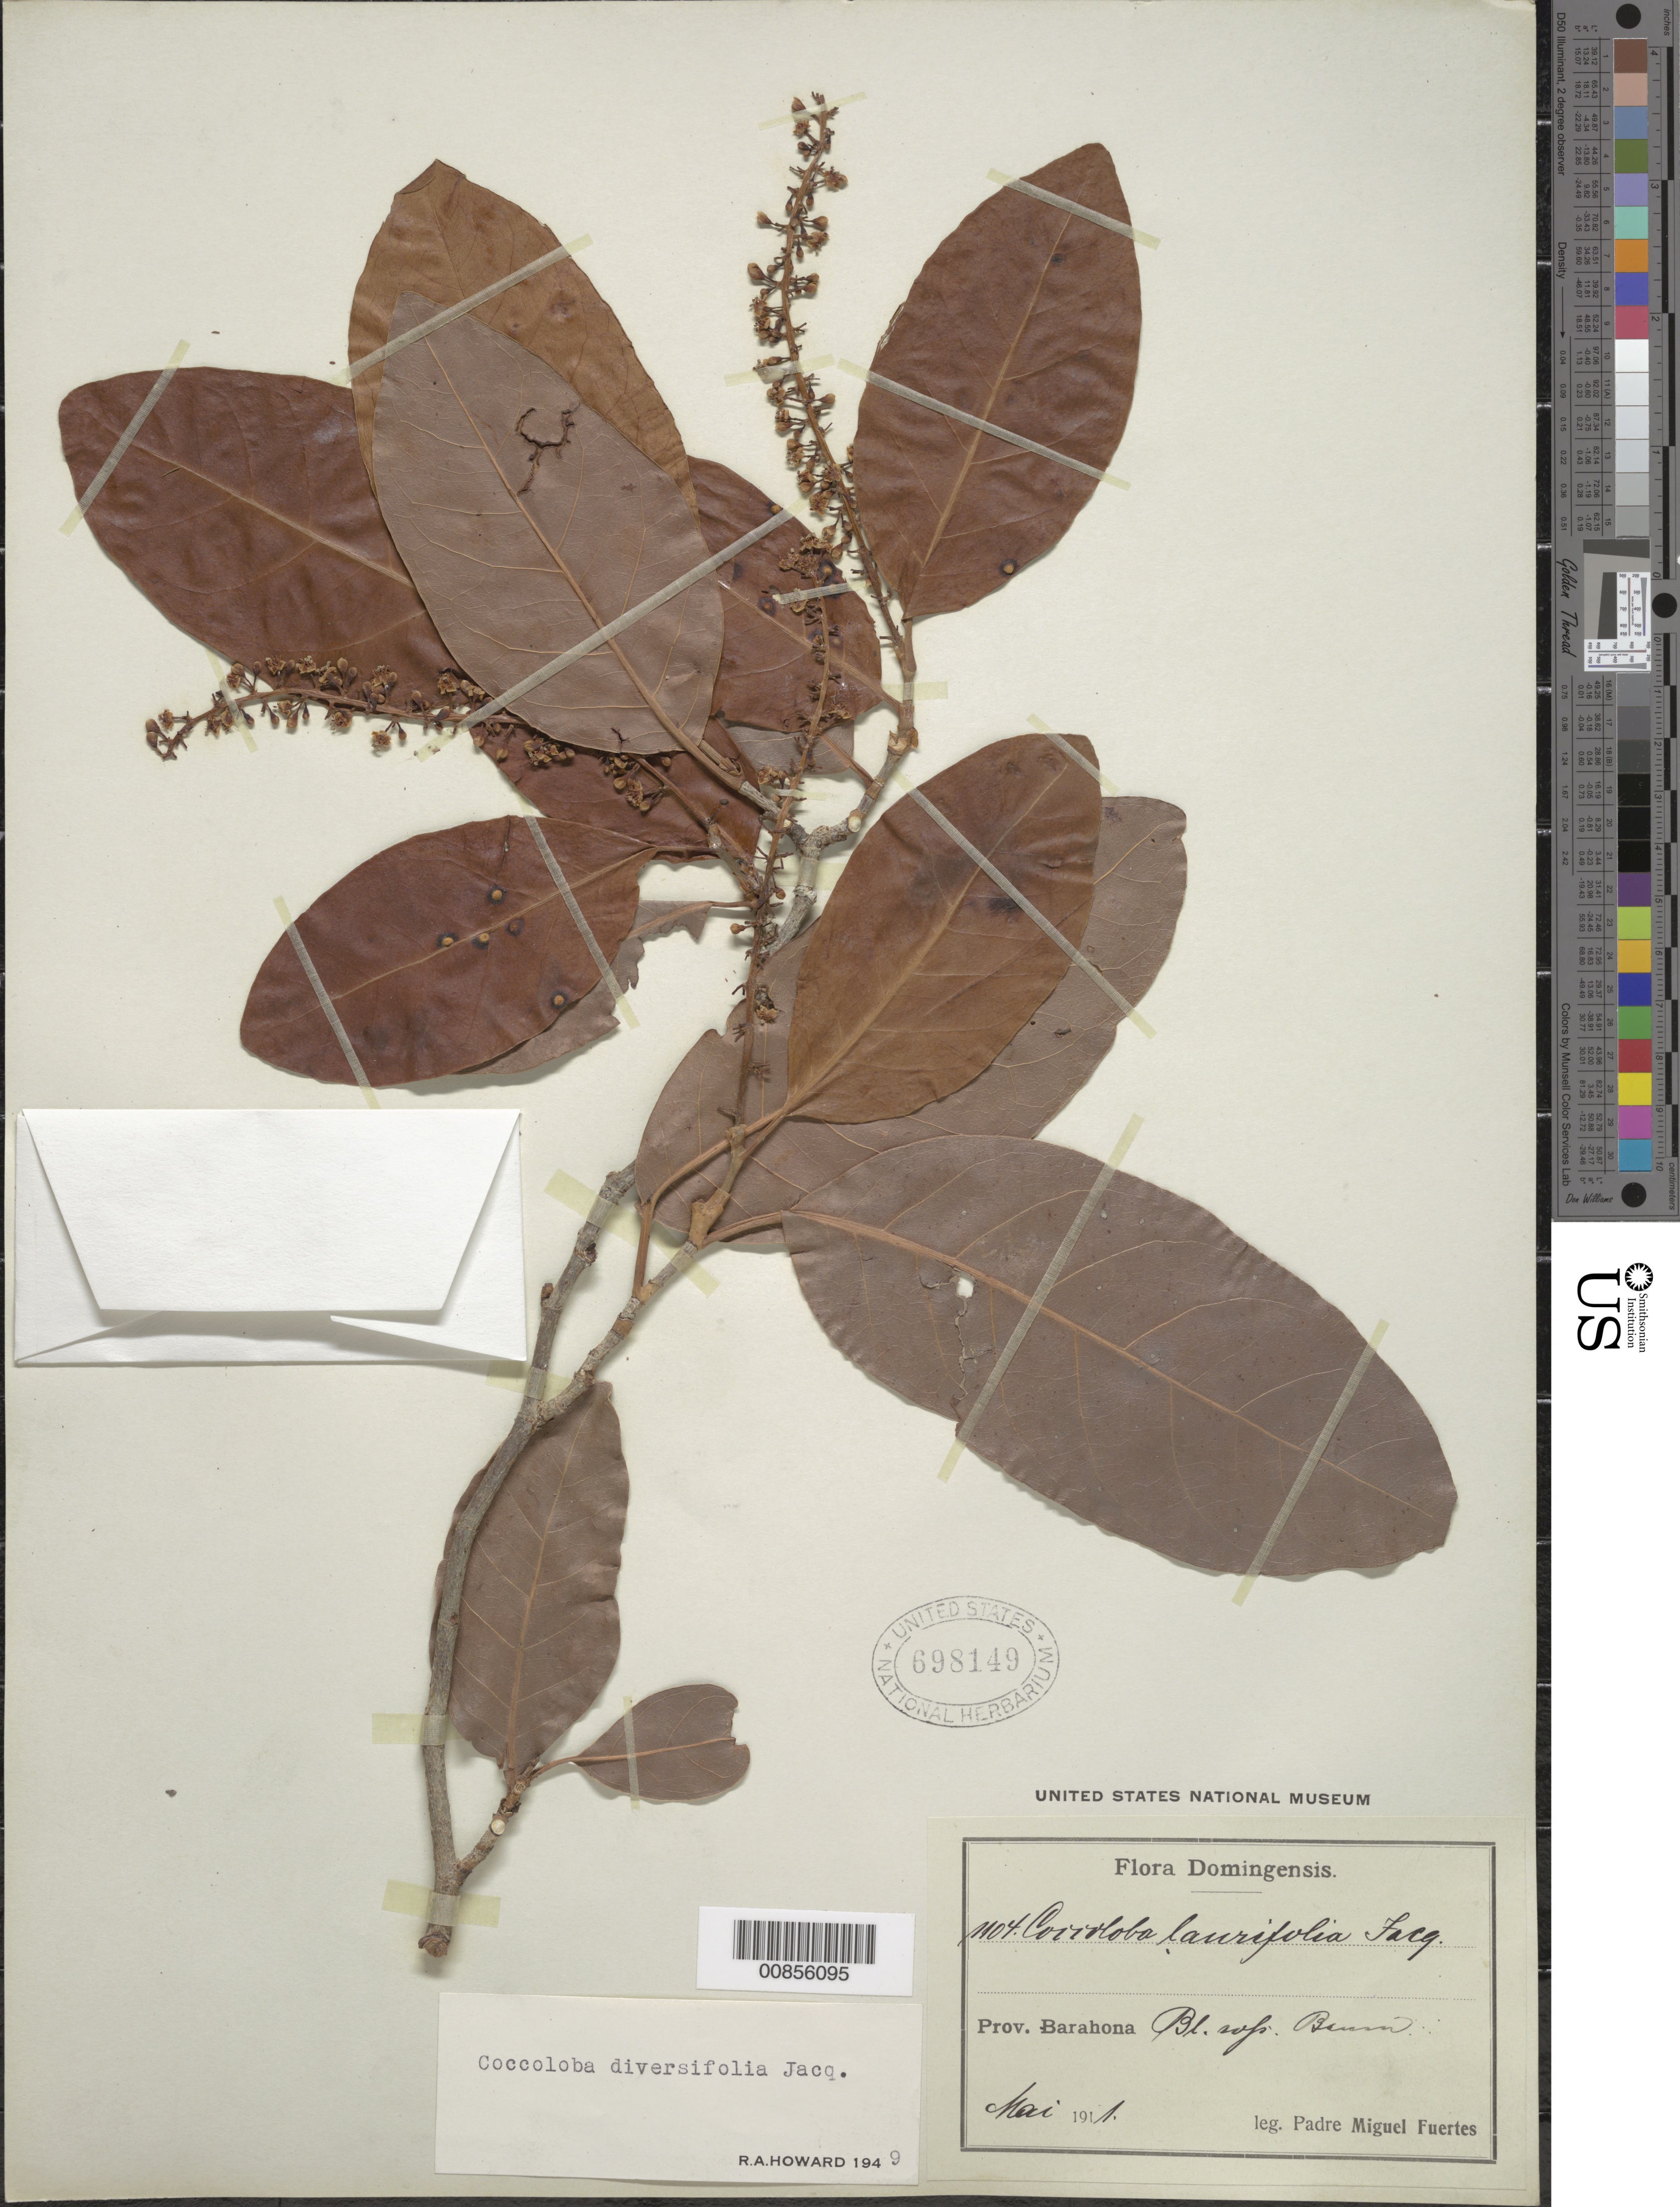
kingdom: Plantae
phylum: Tracheophyta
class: Magnoliopsida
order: Caryophyllales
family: Polygonaceae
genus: Coccoloba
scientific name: Coccoloba diversifolia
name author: Jacq.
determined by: Howard, R. A.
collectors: M. D. Fuertes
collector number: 1104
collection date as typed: May 1911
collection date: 1911-05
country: Dominican Republic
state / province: Barahona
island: Hispaniola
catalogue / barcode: US 698149